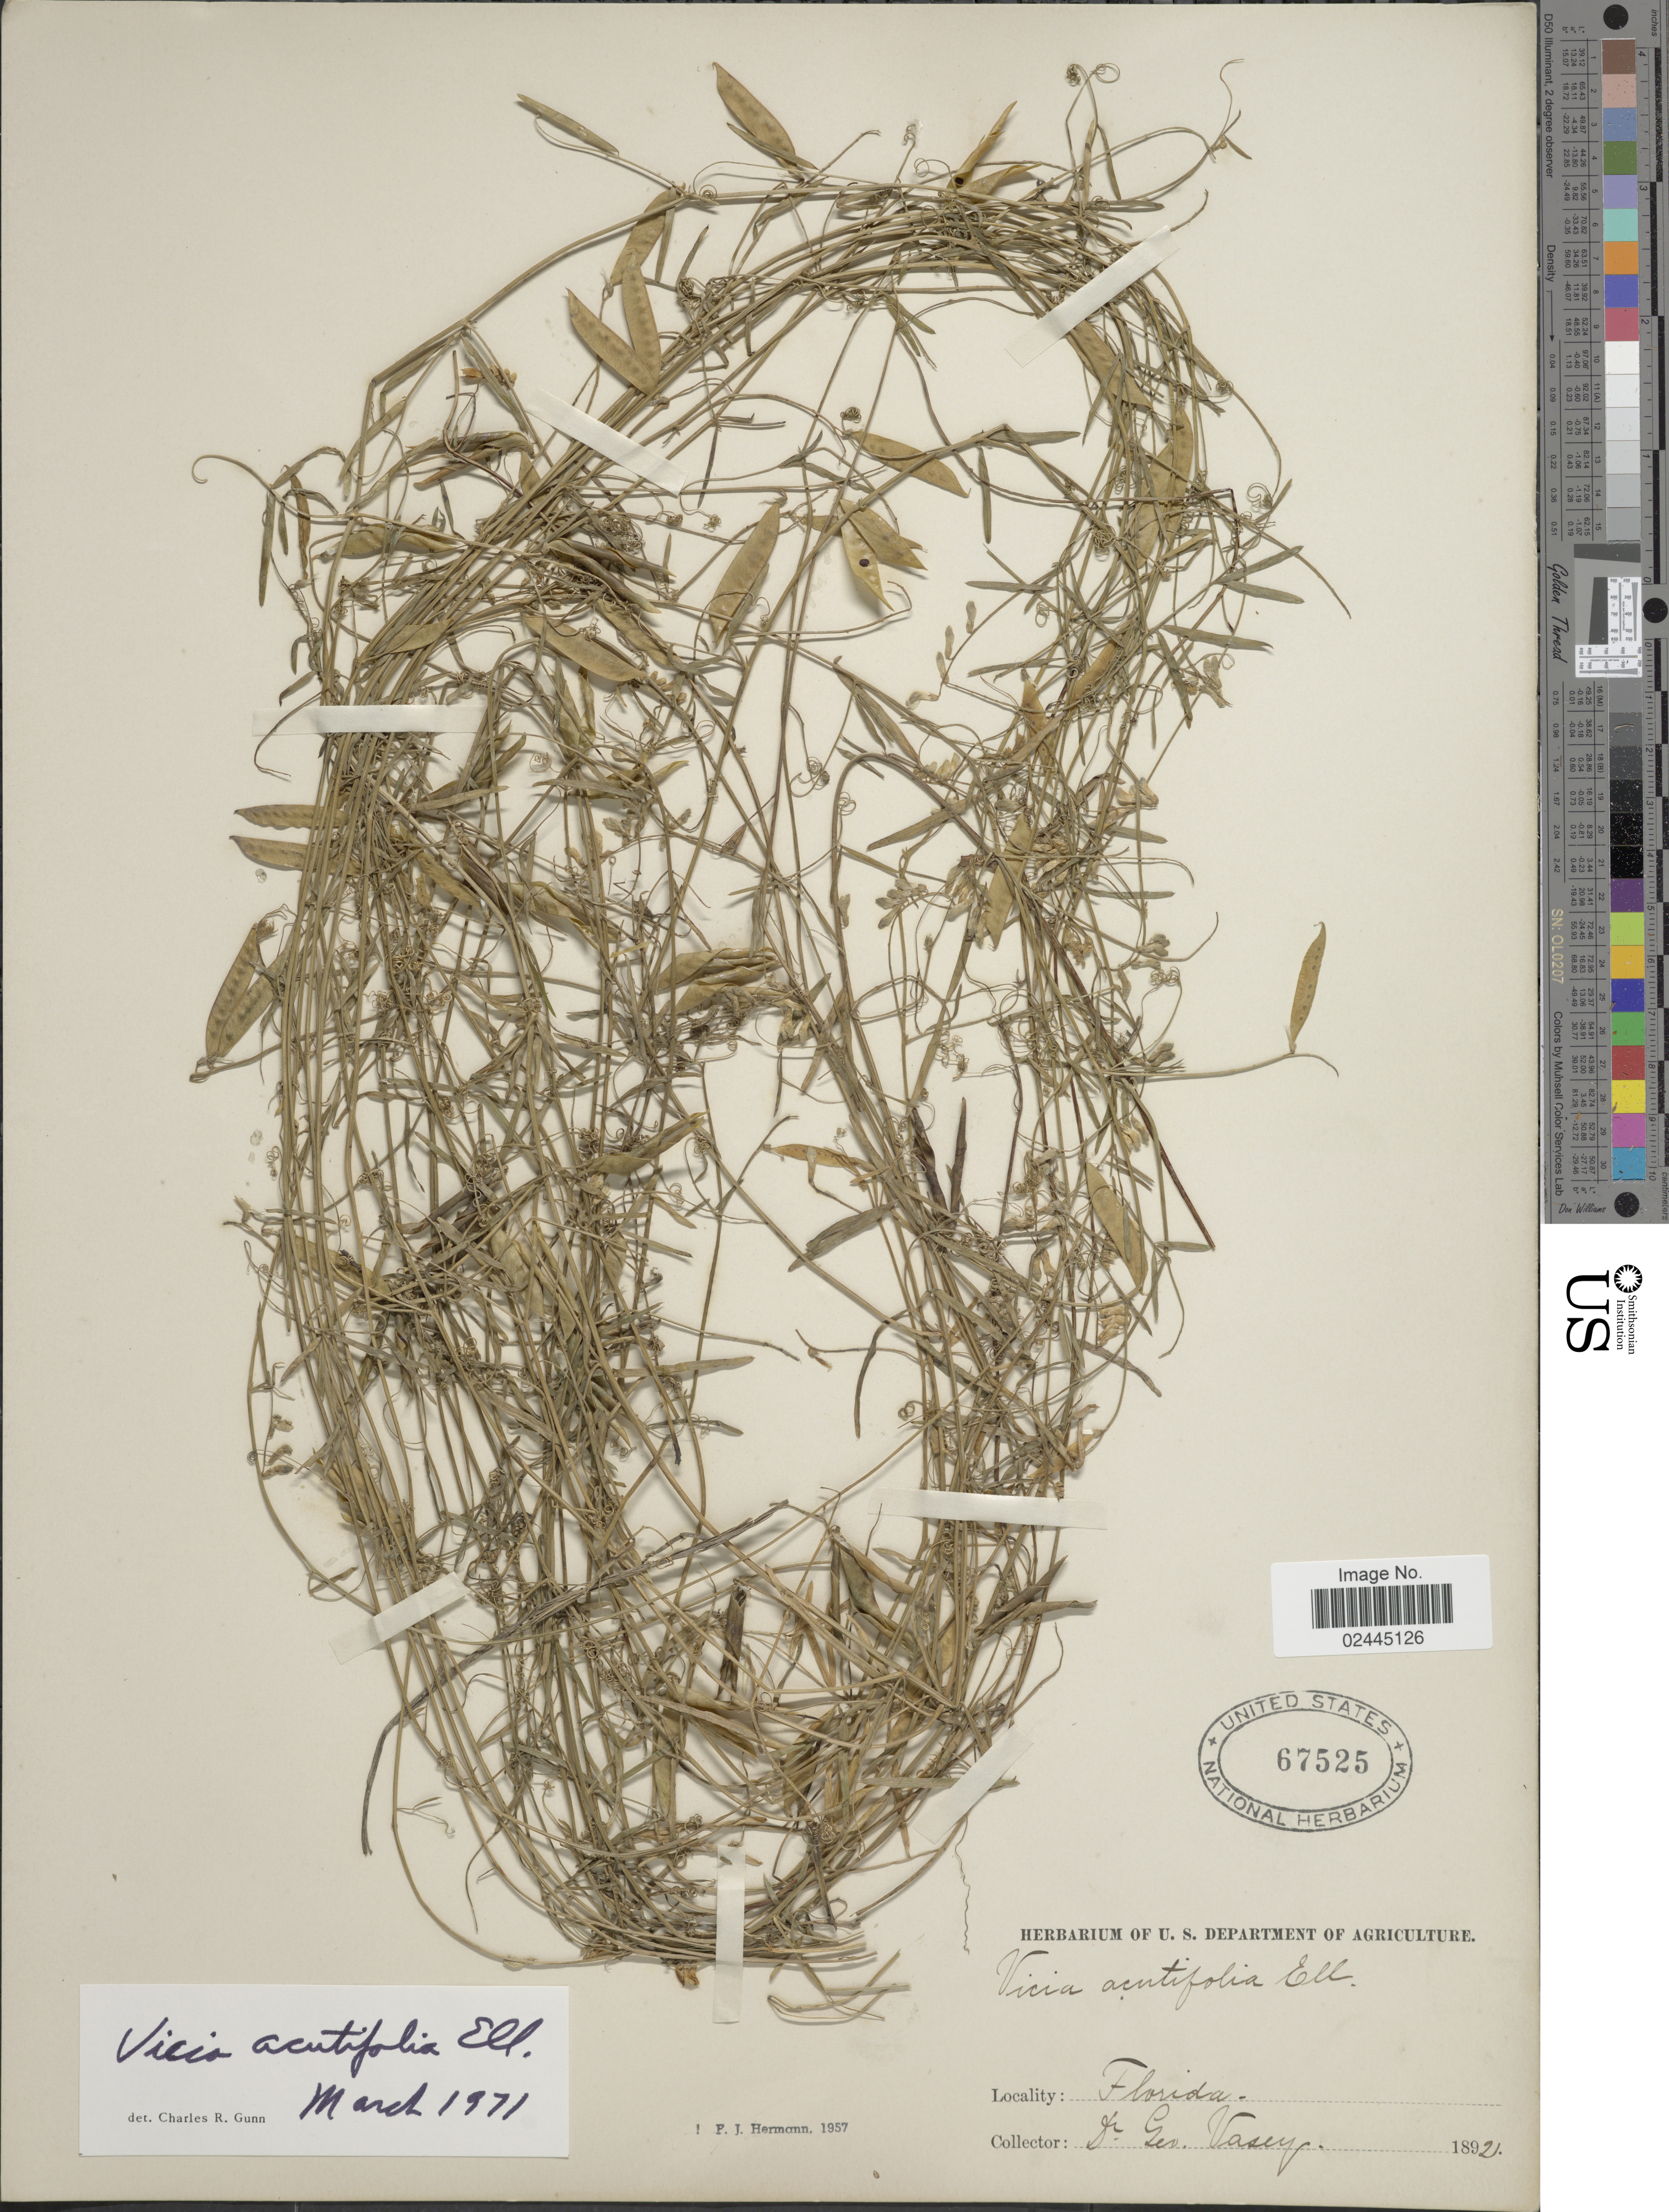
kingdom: Plantae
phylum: Tracheophyta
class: Magnoliopsida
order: Fabales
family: Fabaceae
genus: Vicia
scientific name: Vicia acutifolia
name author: Elliott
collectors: G. Vasey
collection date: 1892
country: United States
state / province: Florida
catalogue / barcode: US 67525